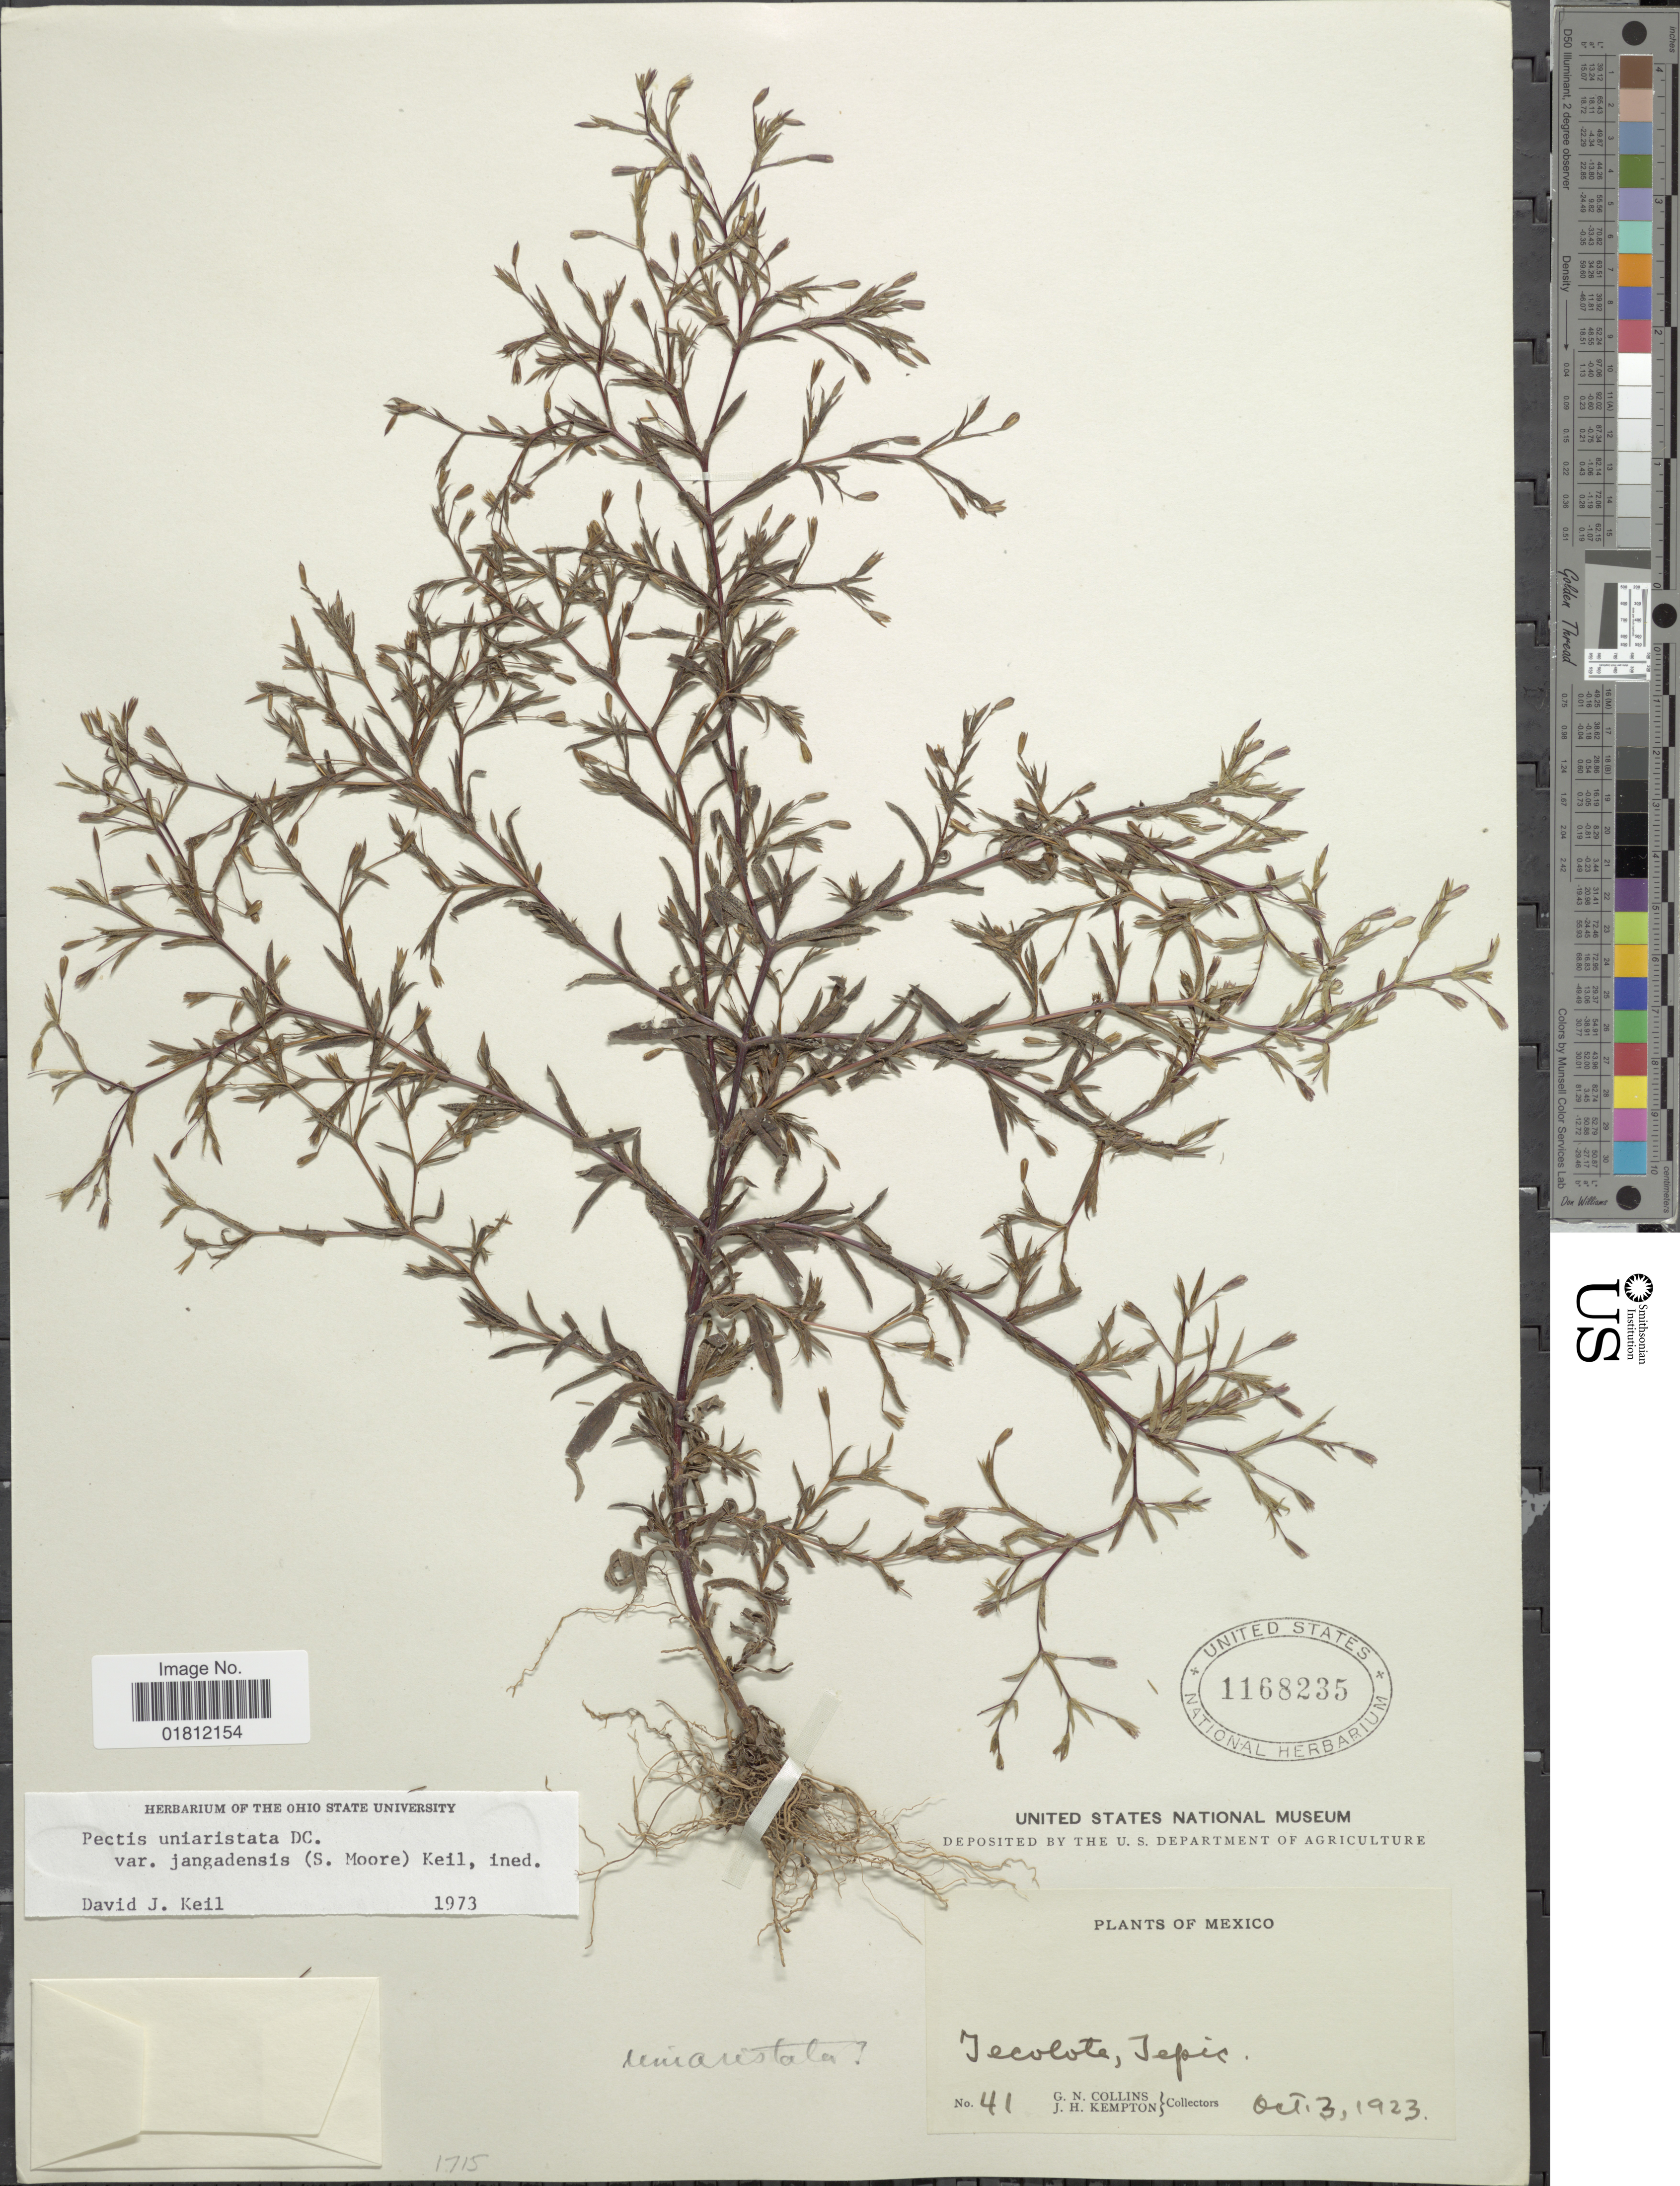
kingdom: Plantae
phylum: Tracheophyta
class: Magnoliopsida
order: Asterales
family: Asteraceae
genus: Pectis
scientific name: Pectis uniaristata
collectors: G. Collins & J. H. Kempton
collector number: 41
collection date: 1923-10-03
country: Mexico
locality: Tecolota, Tepic.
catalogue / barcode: US 1168235